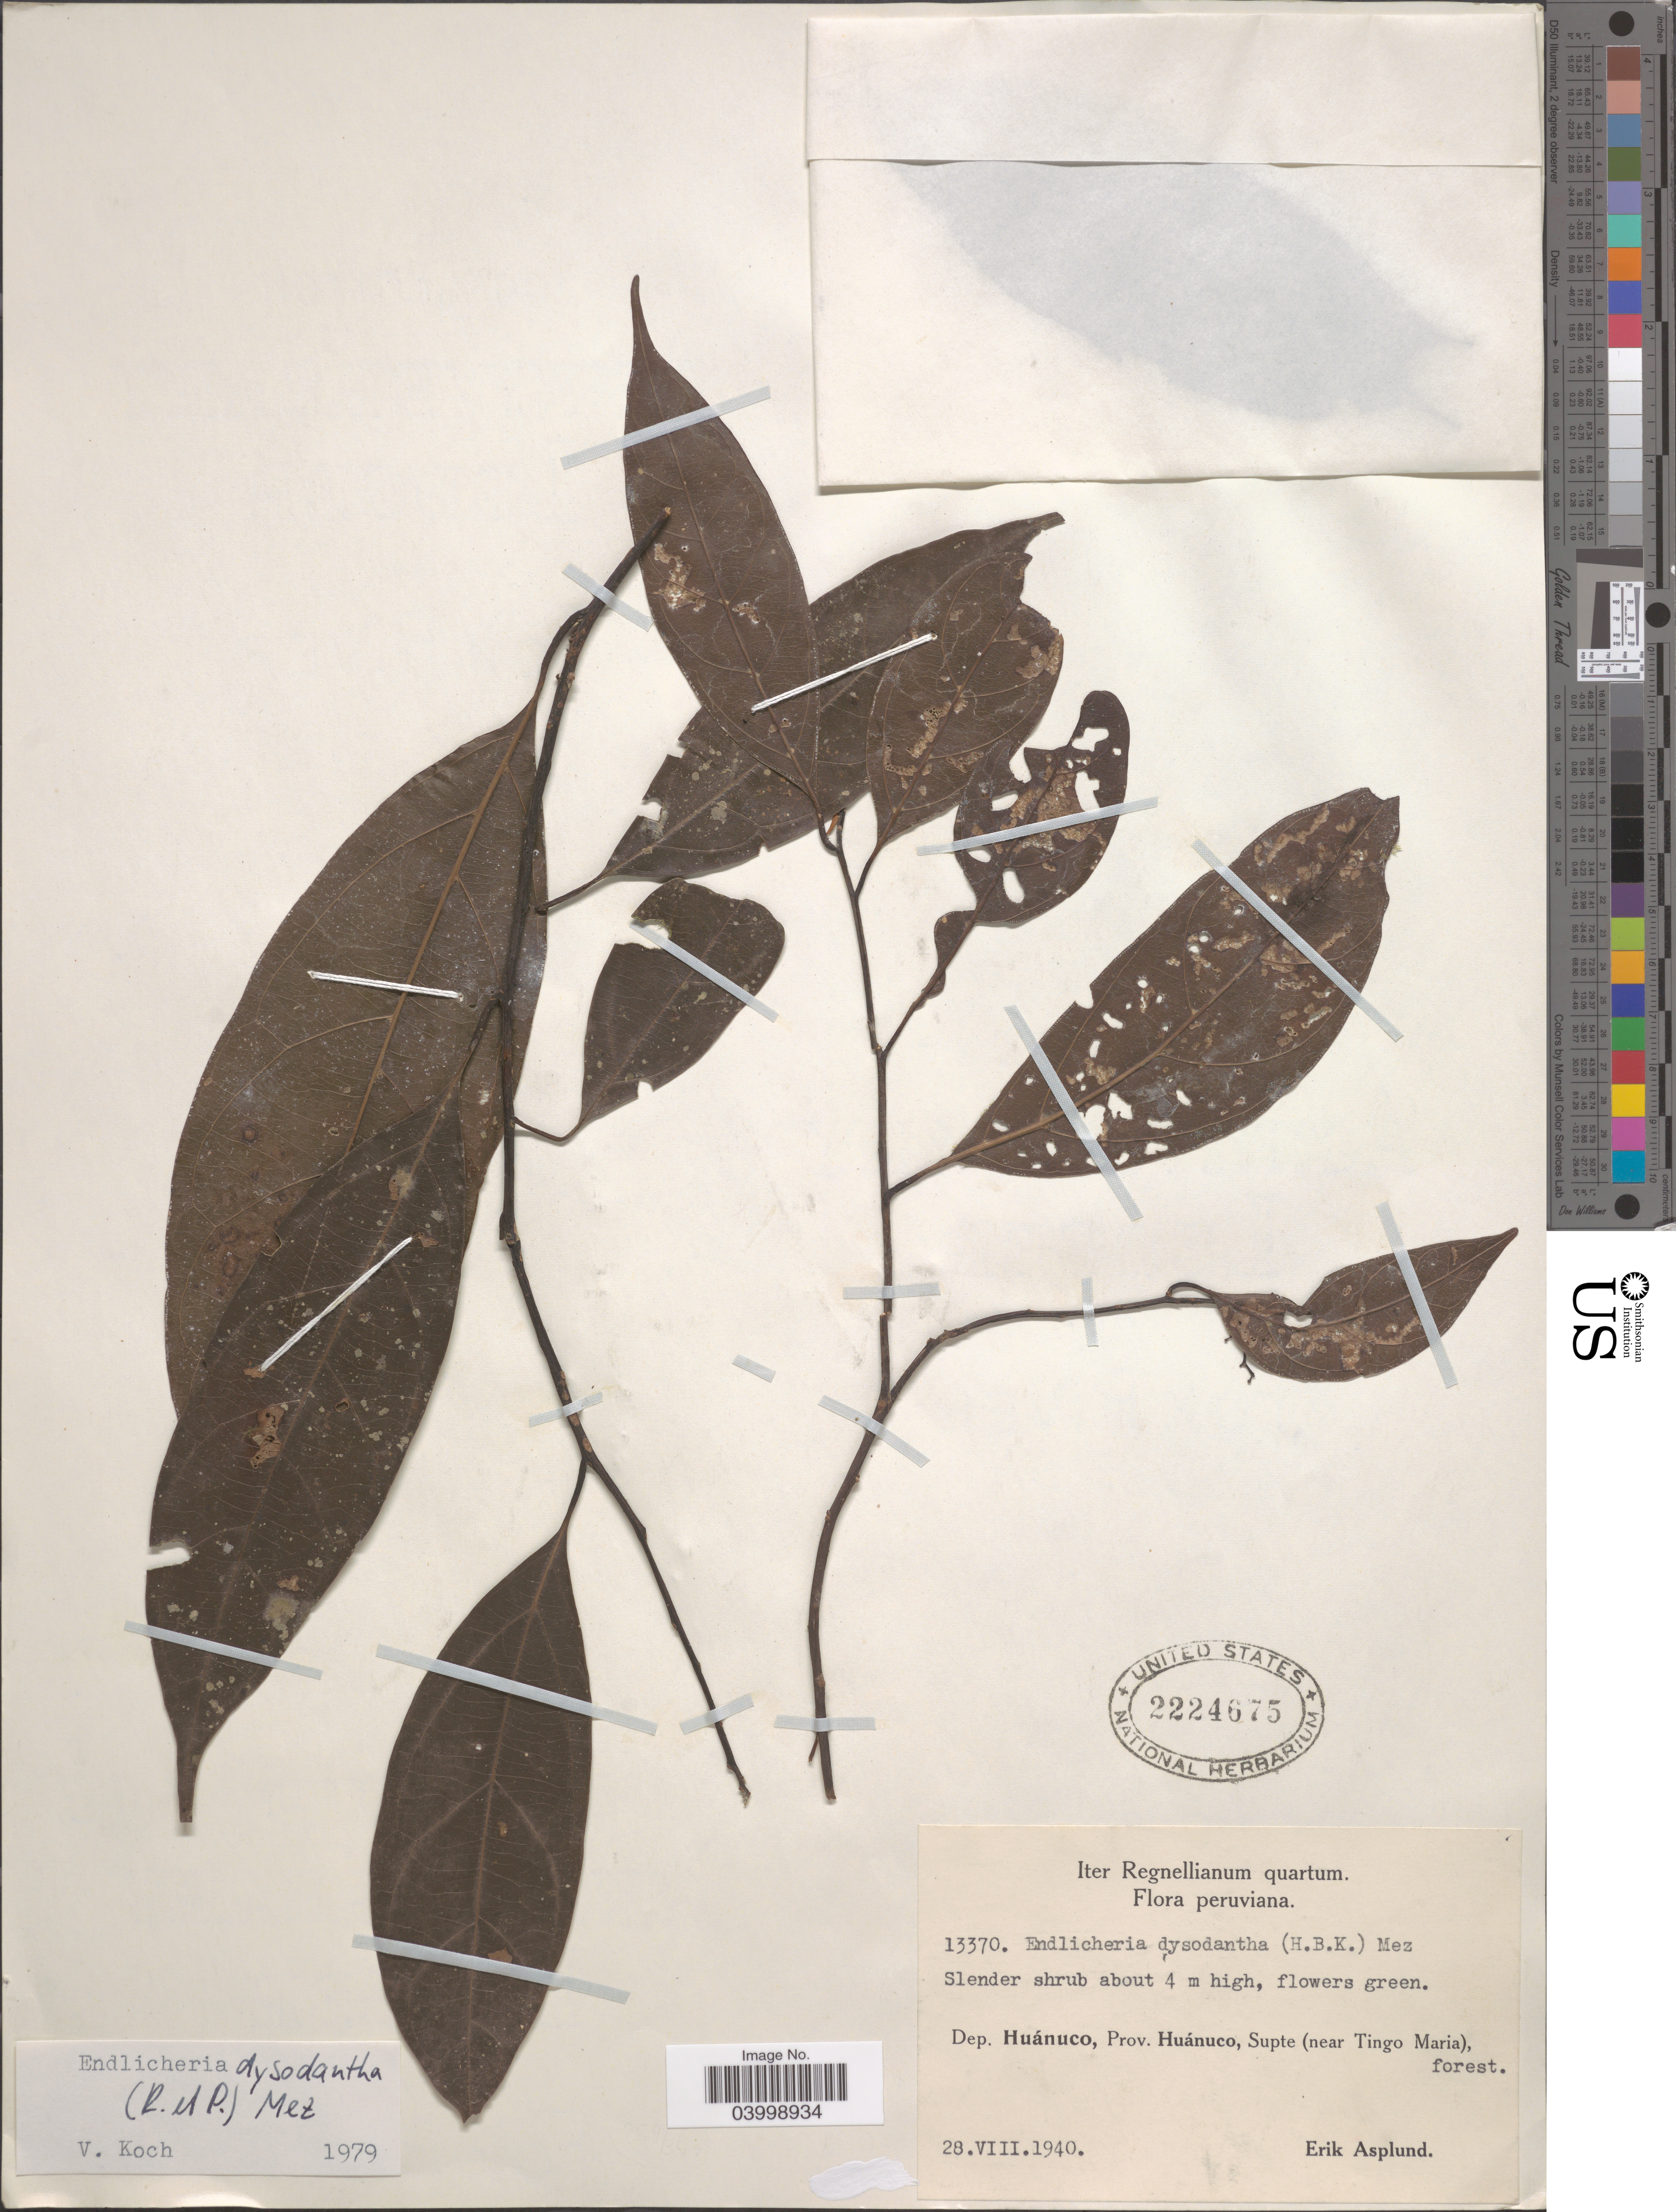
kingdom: Plantae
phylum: Tracheophyta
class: Magnoliopsida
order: Laurales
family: Lauraceae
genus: Endlicheria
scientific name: Endlicheria dysodantha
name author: Mez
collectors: E. Asplund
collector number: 13370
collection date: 1940-08-28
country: Peru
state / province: Huánuco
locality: Iter Regnellianum quartum. Dep. Huánuco, Prov. Huánuco, Supte (near Tingo Maria).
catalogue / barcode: US 2224675